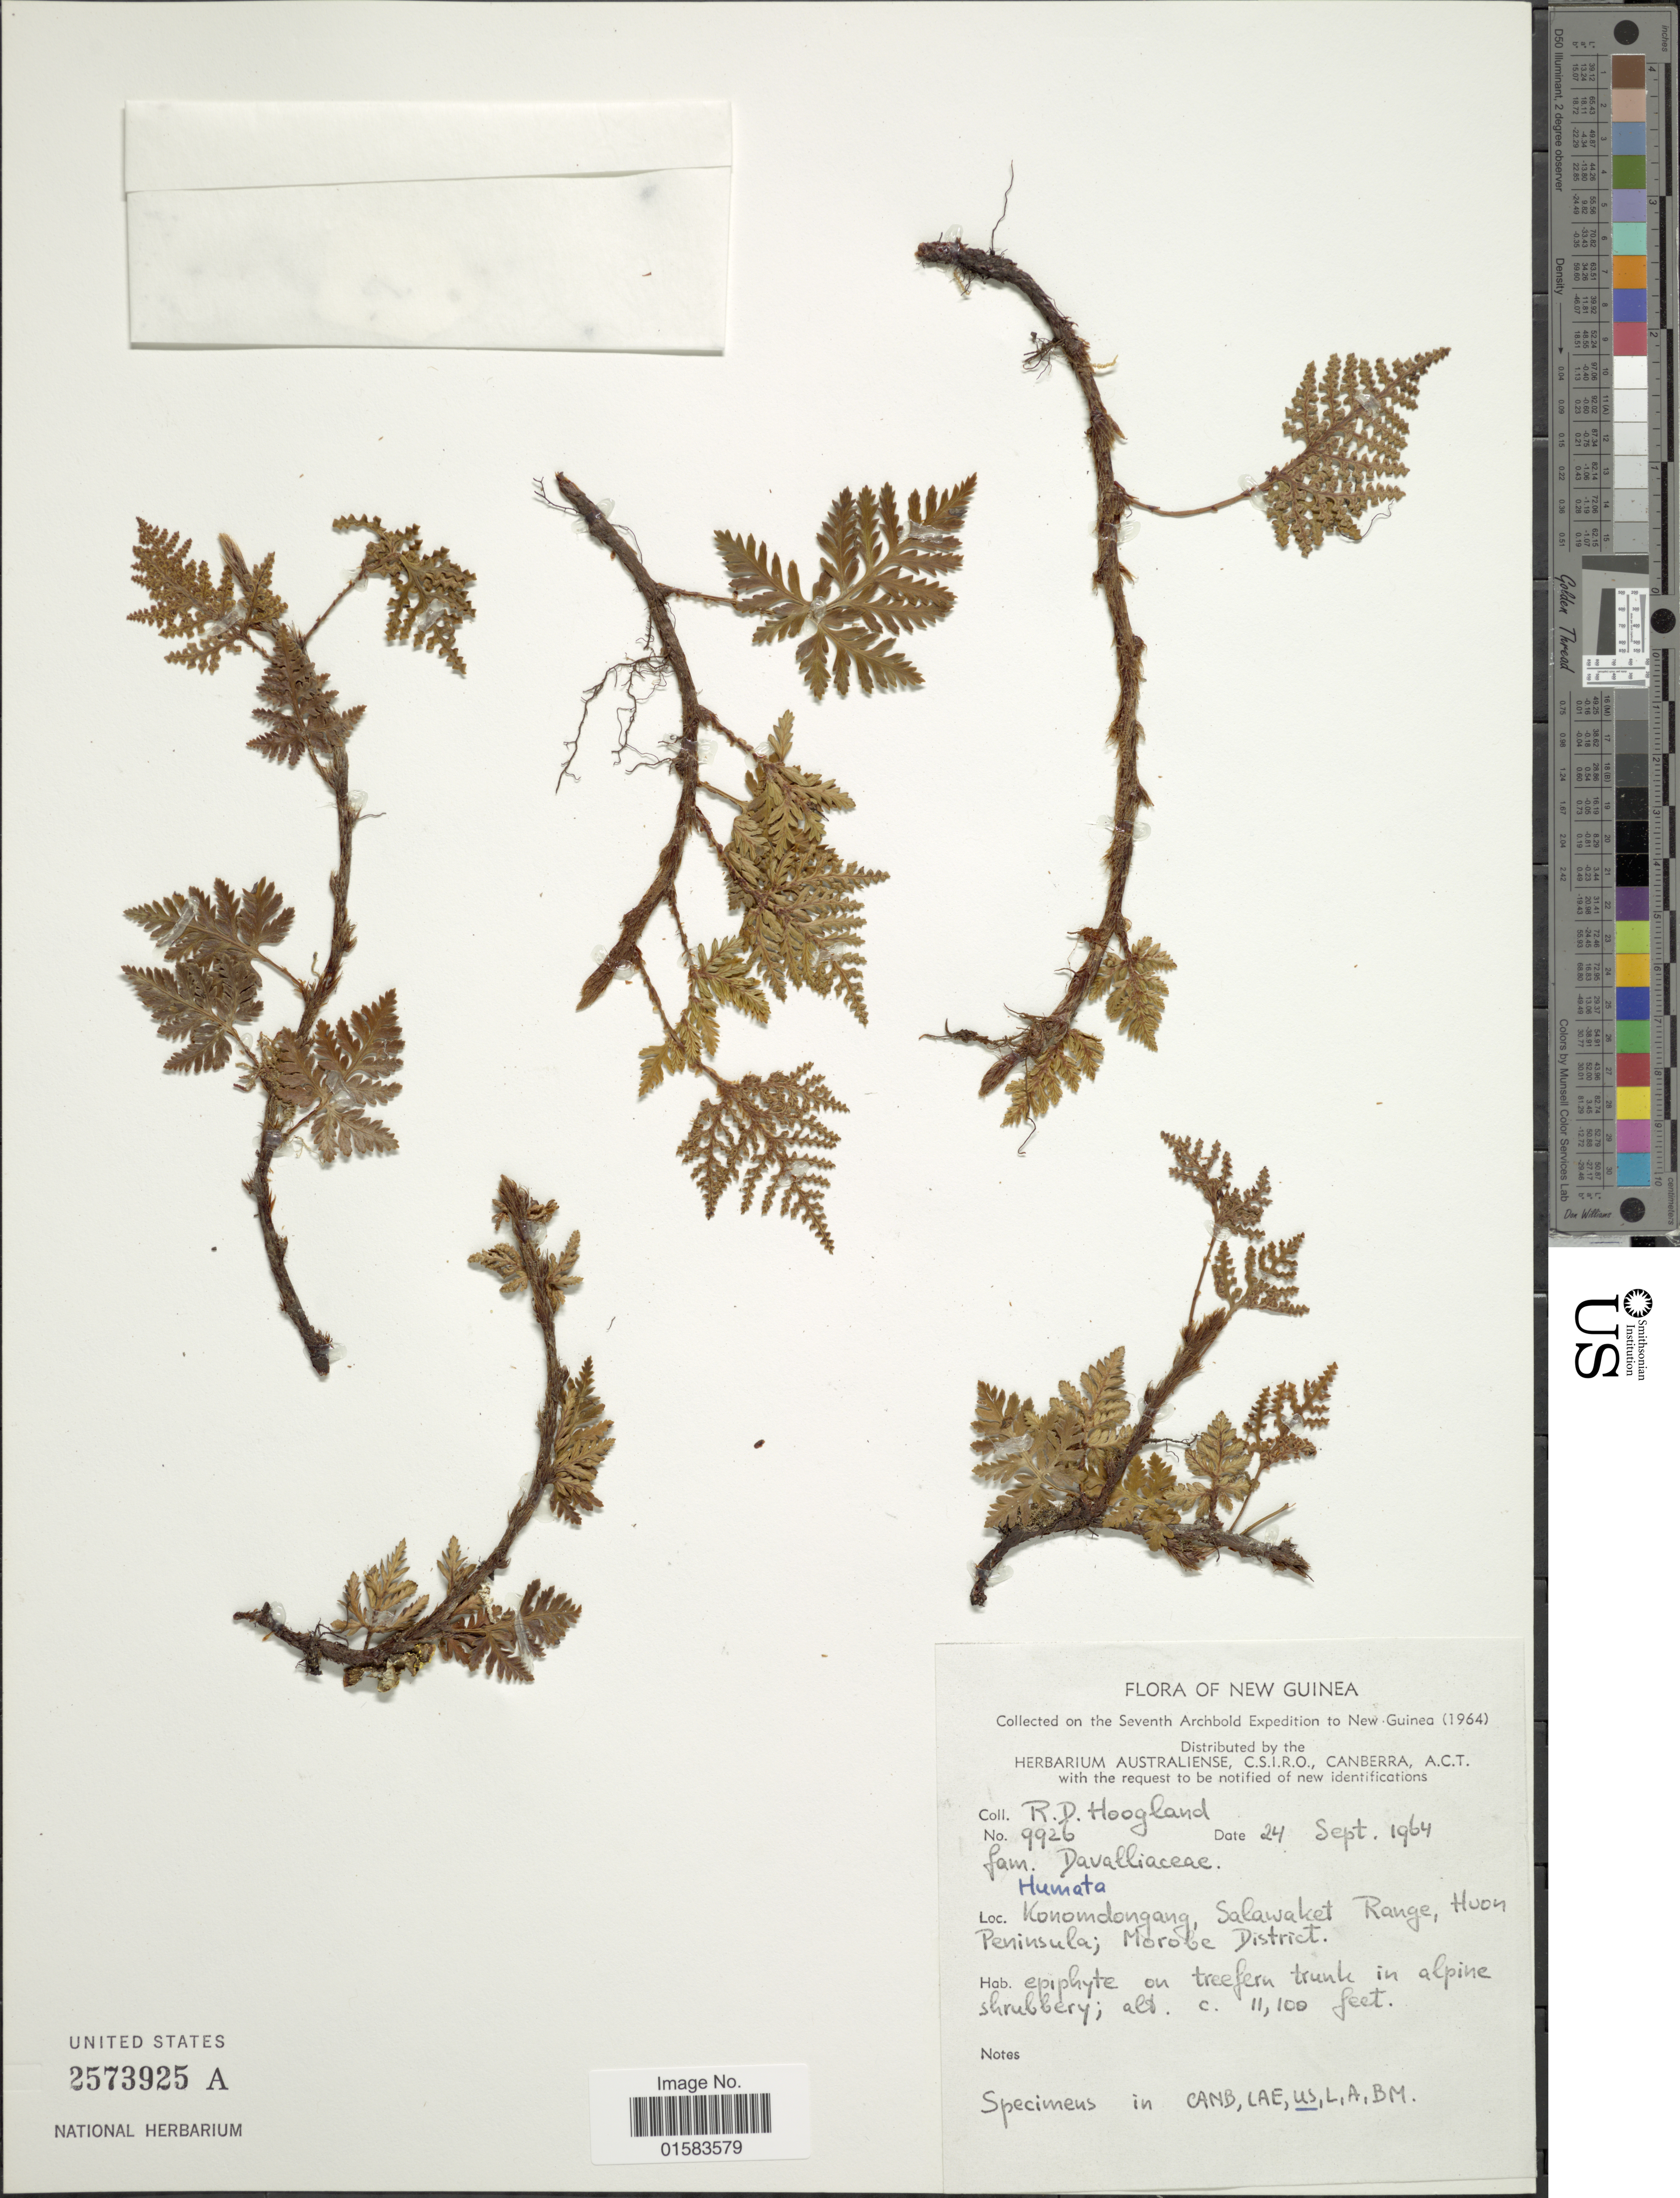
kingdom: Plantae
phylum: Tracheophyta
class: Polypodiopsida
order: Polypodiales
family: Davalliaceae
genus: Davallia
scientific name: Davallia sp.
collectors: R. D. Hoogland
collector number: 9926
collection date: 1964-09-24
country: Papua New Guinea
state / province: Morobe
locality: New Guinea, Konomdongang Salawaket Range, Huon Peninsula [interpreted]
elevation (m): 3383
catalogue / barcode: US 2573925A